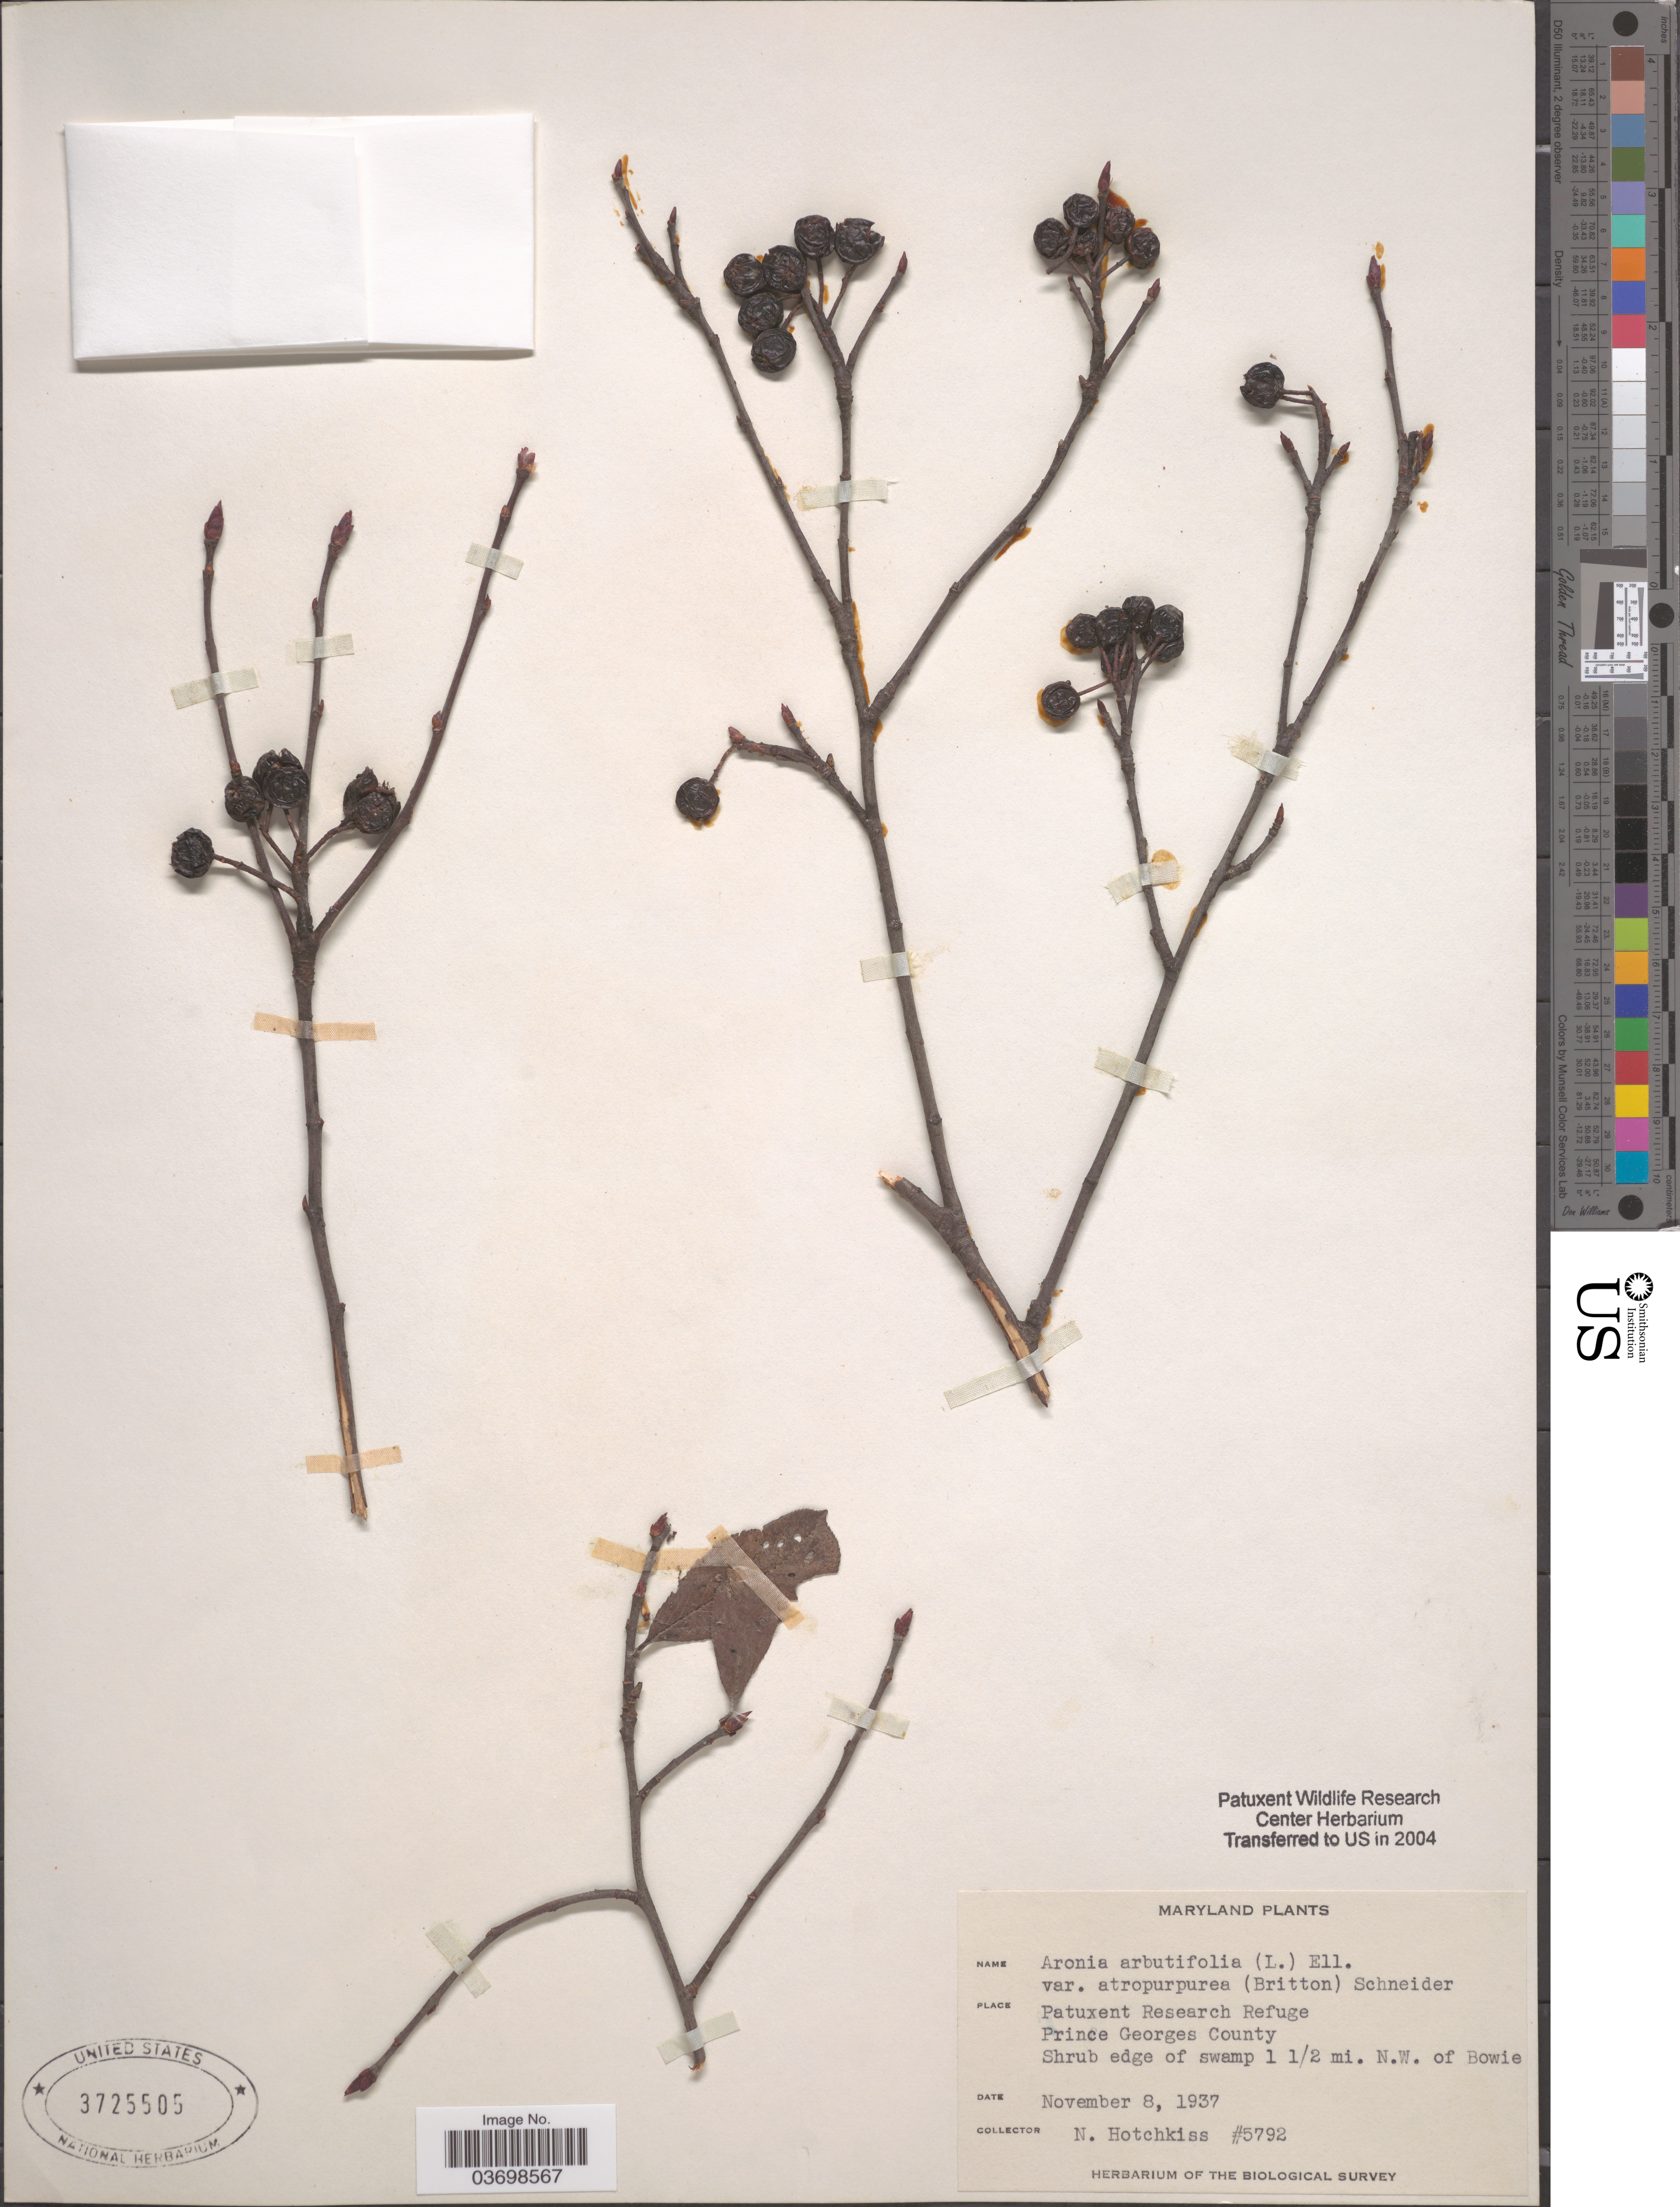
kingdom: Plantae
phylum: Tracheophyta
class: Magnoliopsida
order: Rosales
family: Rosaceae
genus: Aronia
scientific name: Aronia x prunifolia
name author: (Marshall) Rehder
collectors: N. Hotchkiss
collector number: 5792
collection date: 1937-11-08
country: United States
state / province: Maryland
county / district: Prince George's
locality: Patuxent Research Refuge. Prince Georges County. Shrub edge of swamp 1 1/2 mi. N.W. of Bowie.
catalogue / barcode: US 3725505